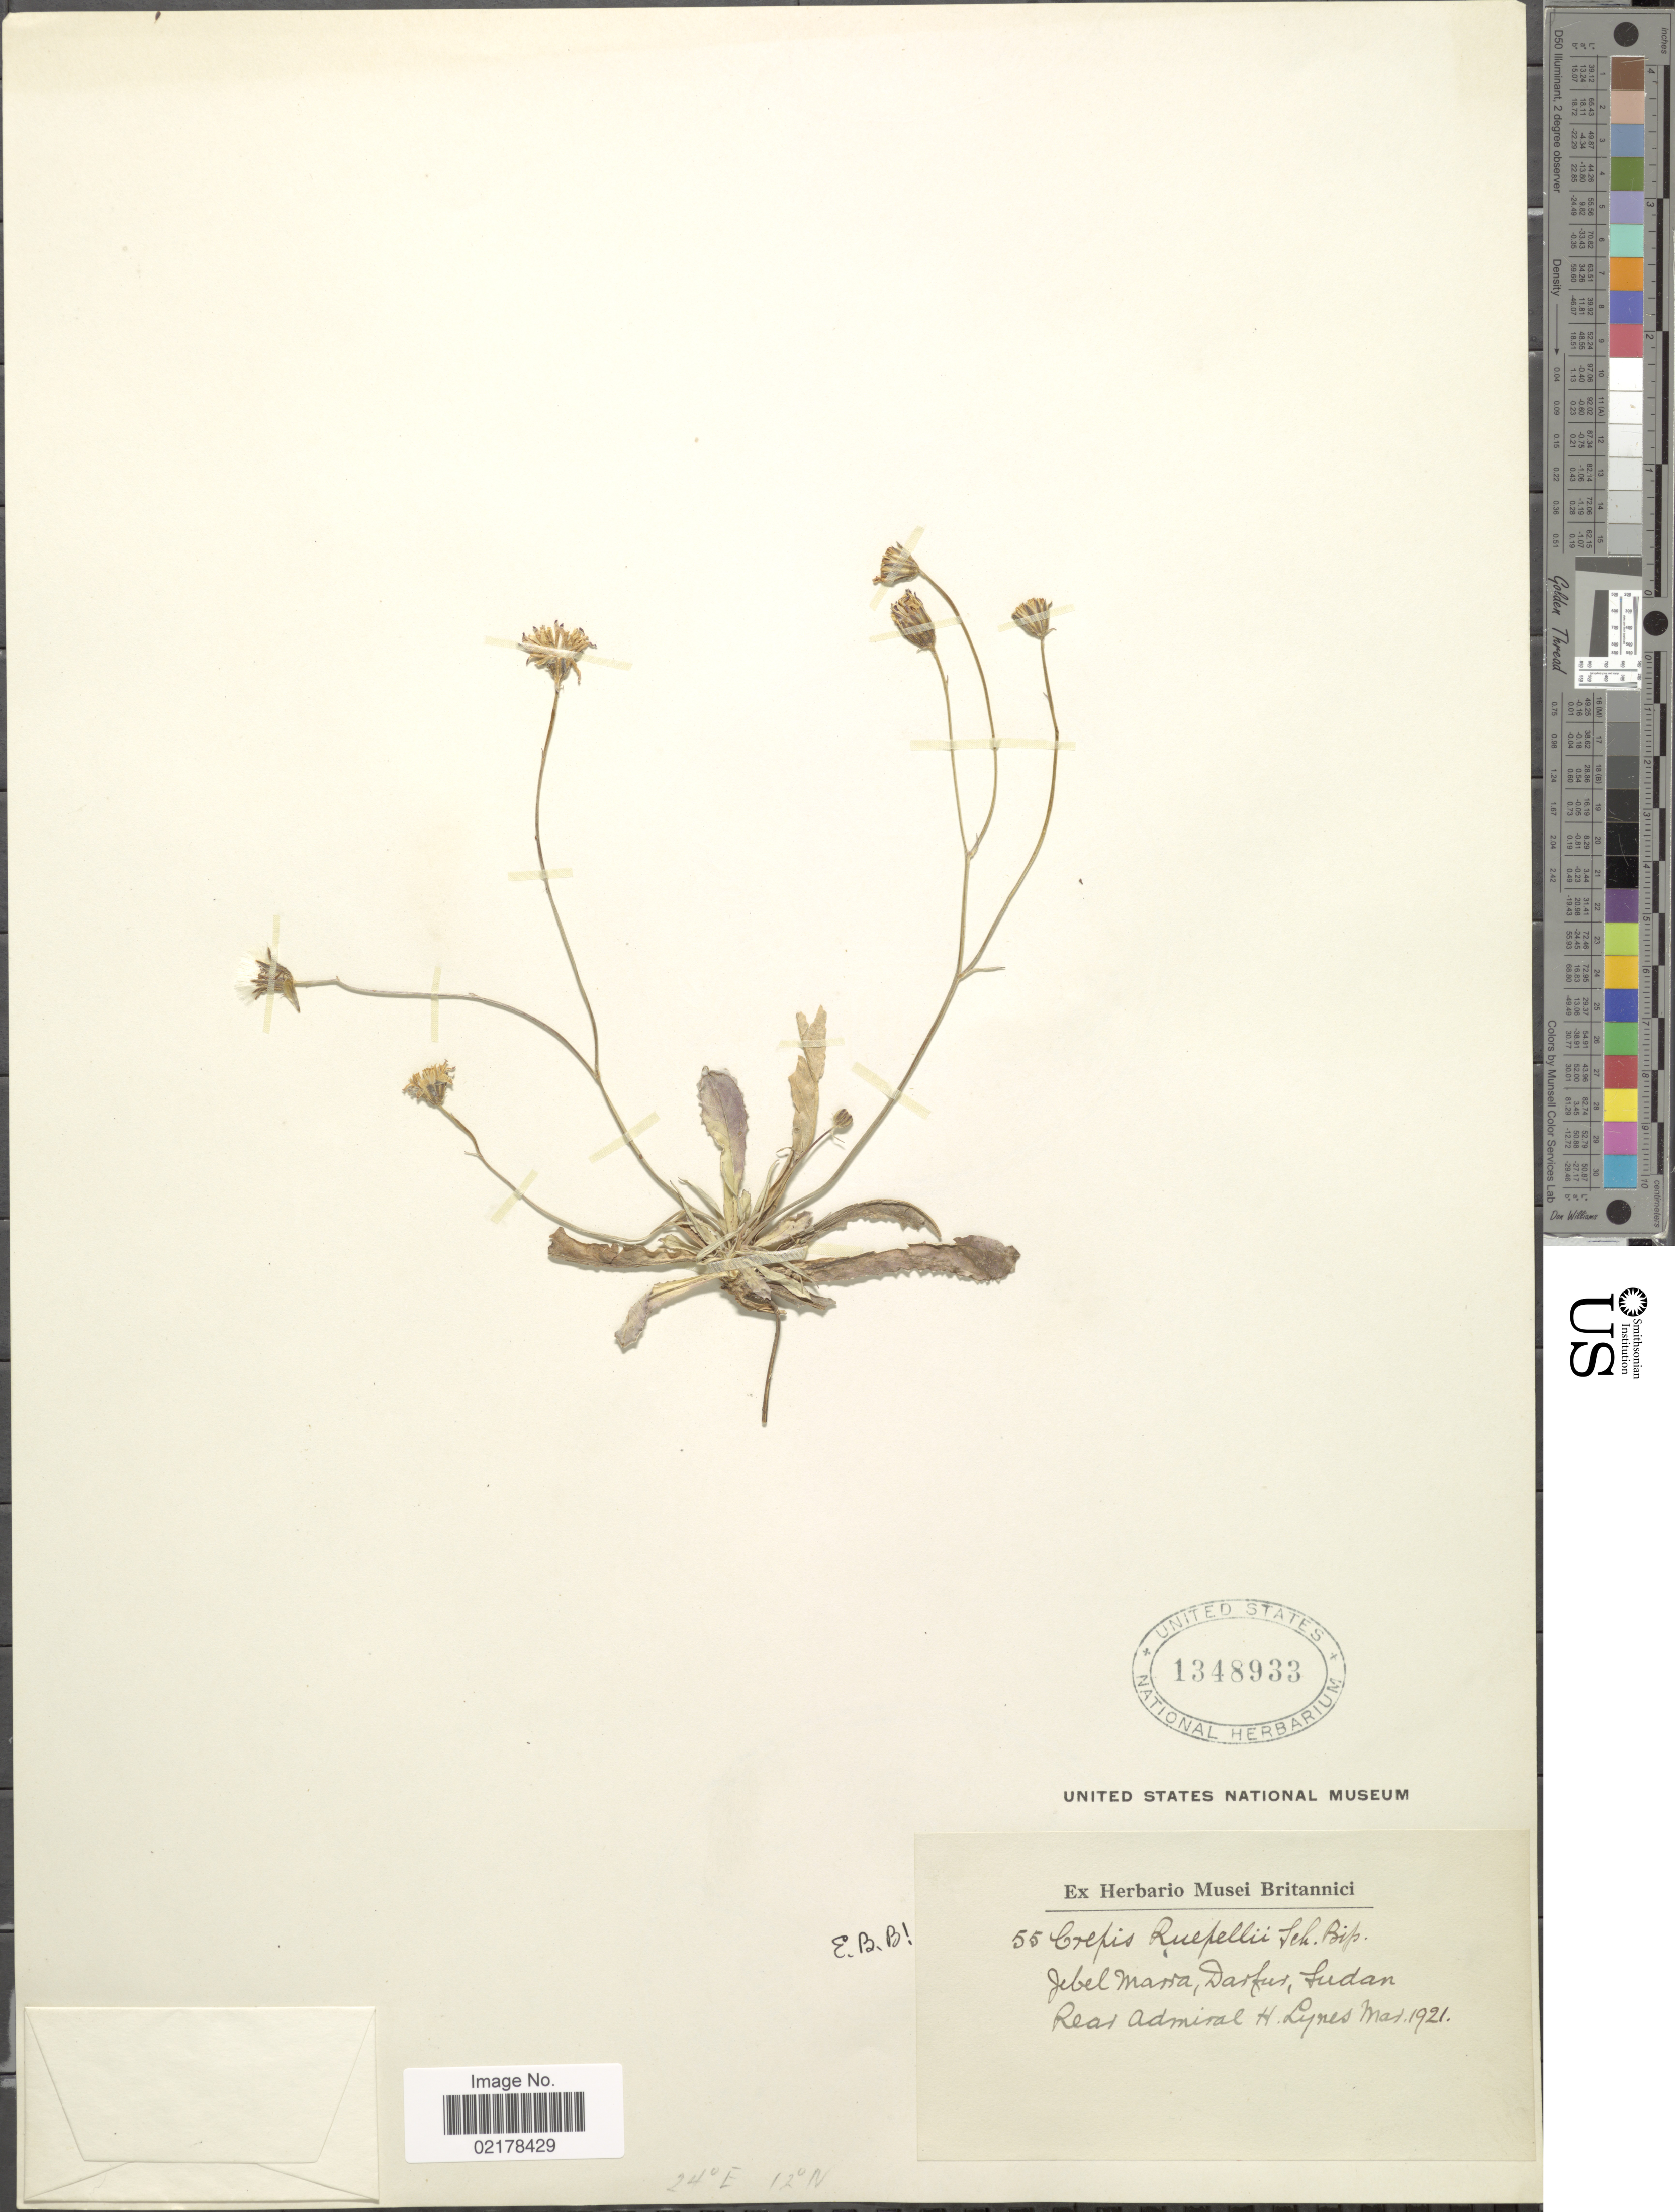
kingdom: Plantae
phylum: Tracheophyta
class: Magnoliopsida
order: Asterales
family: Asteraceae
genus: Crepis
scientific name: Crepis rueppellii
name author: Sch. Bip.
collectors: H. Lynes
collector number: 55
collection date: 1921-03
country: Sudan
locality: Jebel Marra, Darfur.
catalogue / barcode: US 1348933